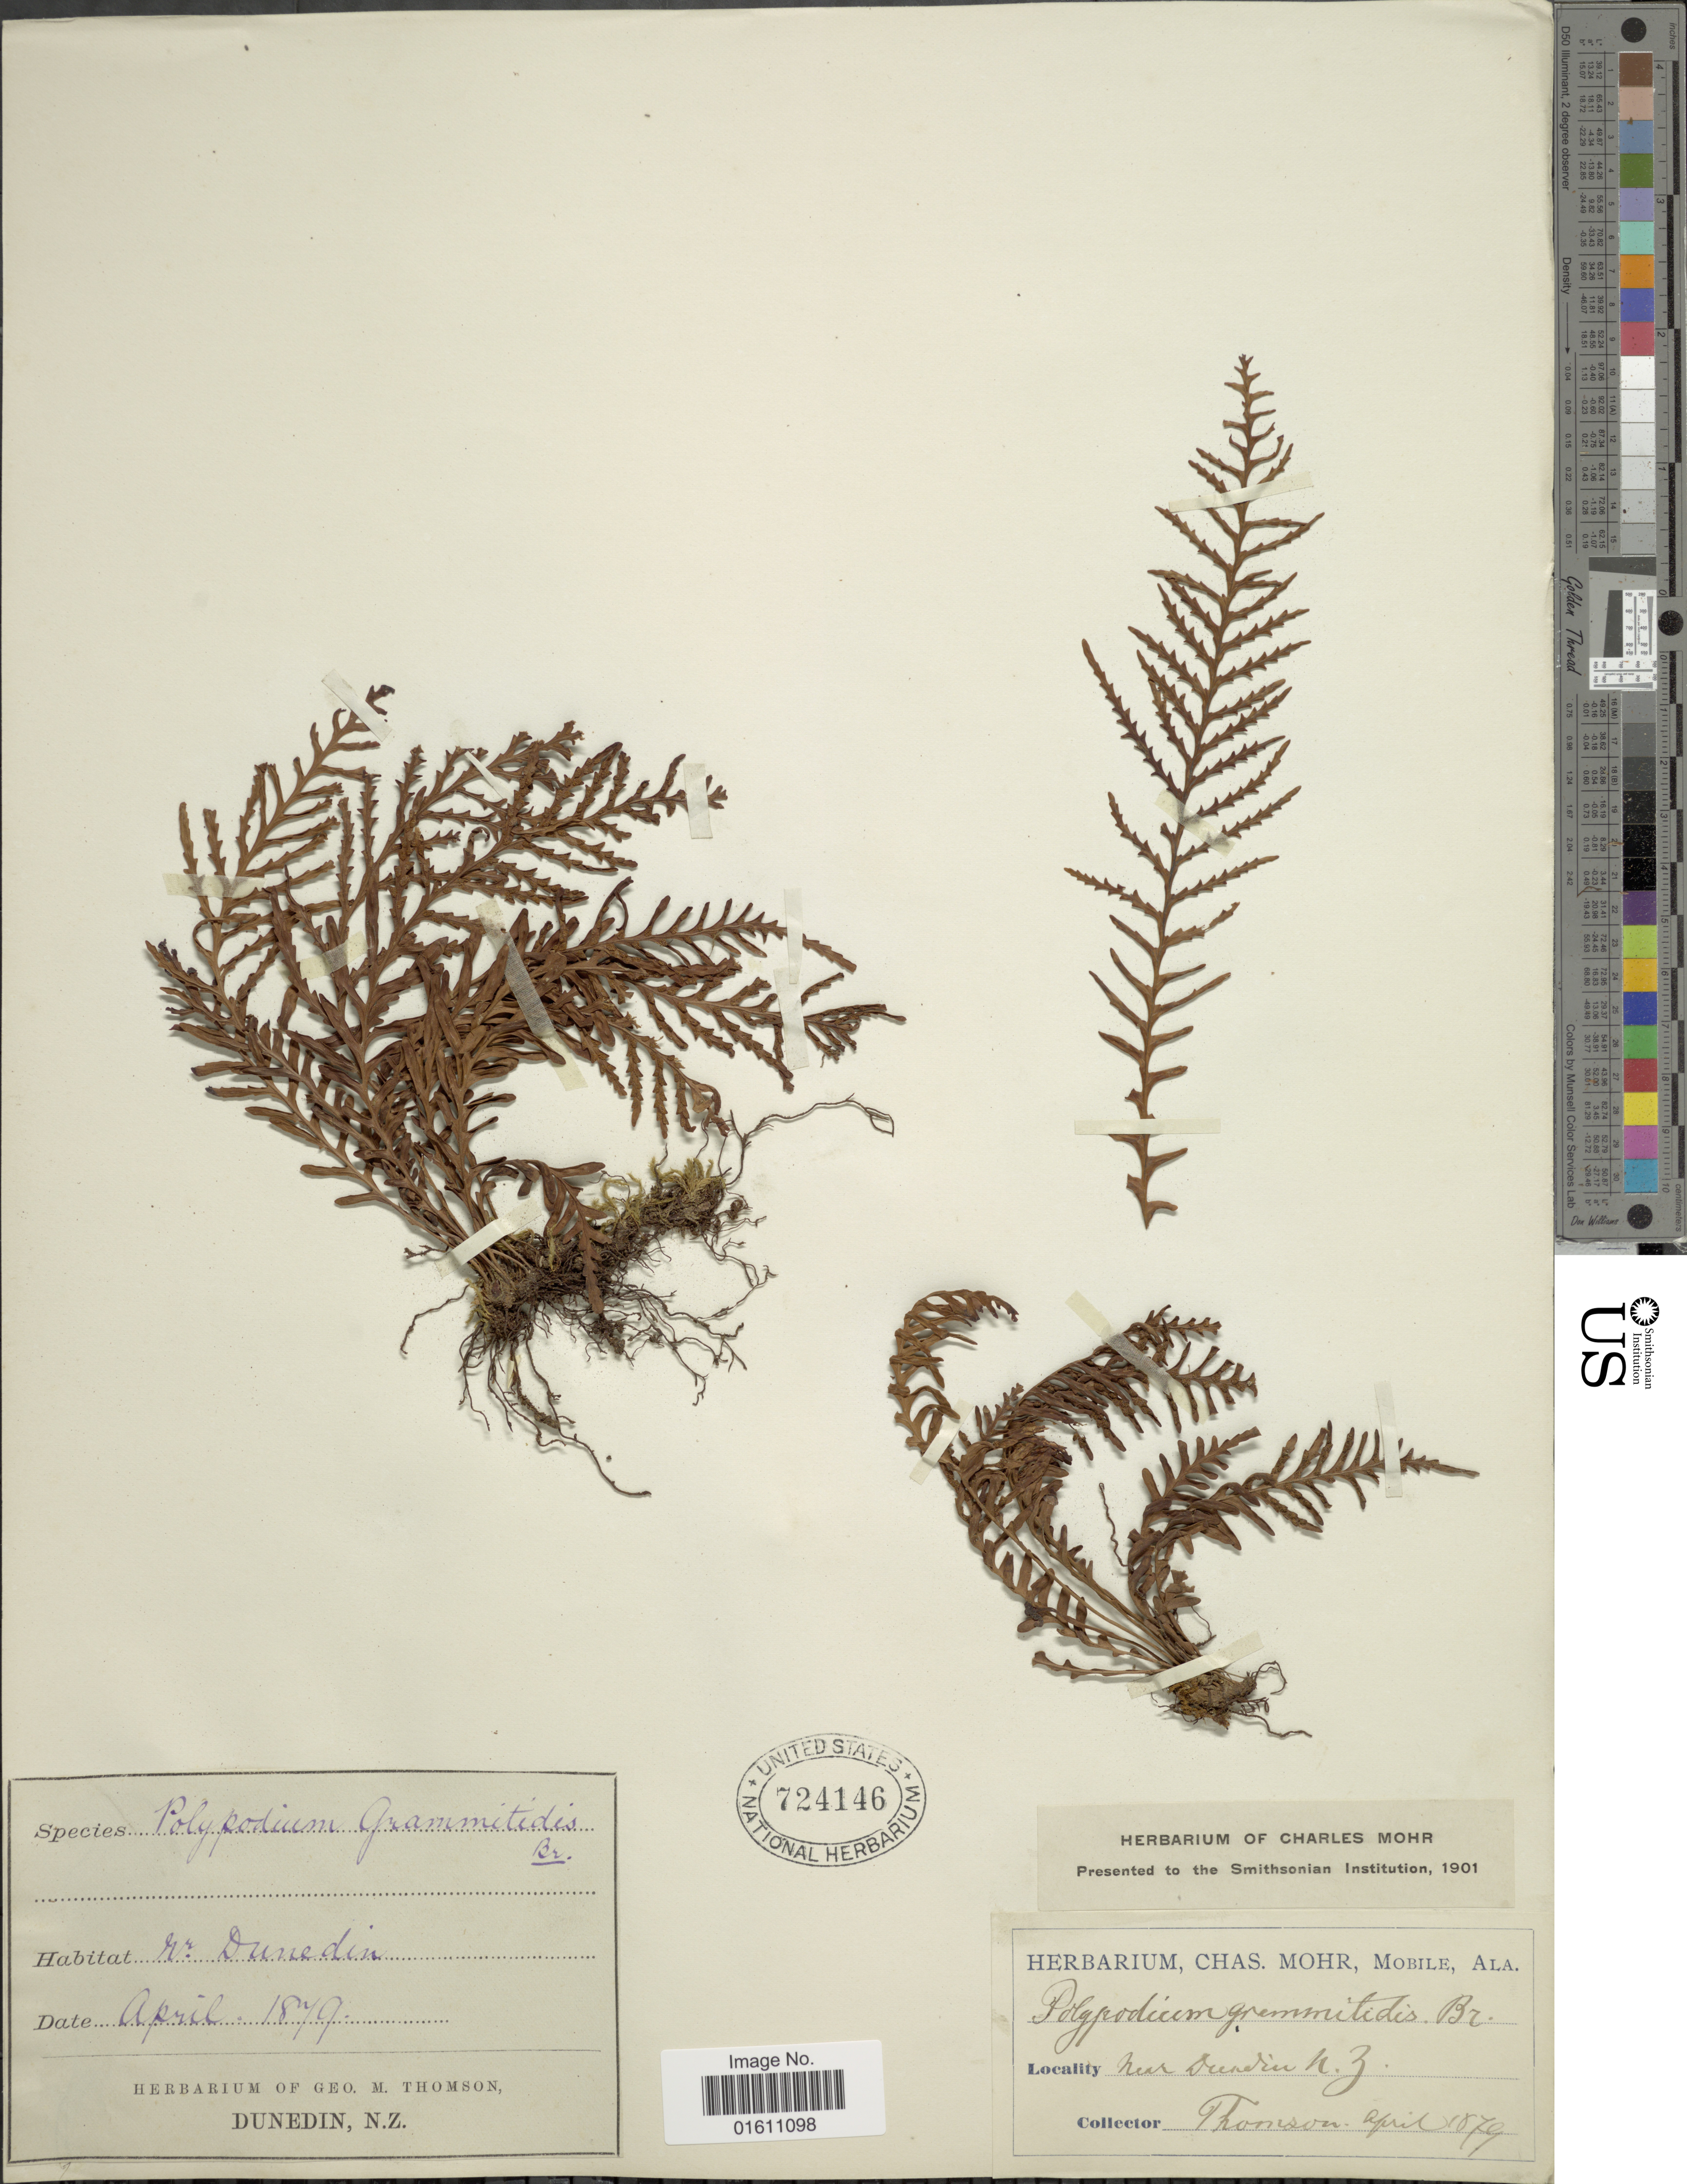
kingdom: Plantae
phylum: Tracheophyta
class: Polypodiopsida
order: Polypodiales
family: Polypodiaceae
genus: Notogrammitis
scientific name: Notogrammitis heterophylla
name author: (Labill.) Parris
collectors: G. M. Thomson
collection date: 1879-04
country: New Zealand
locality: Near Dunedin, N.Z.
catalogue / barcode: US 724146